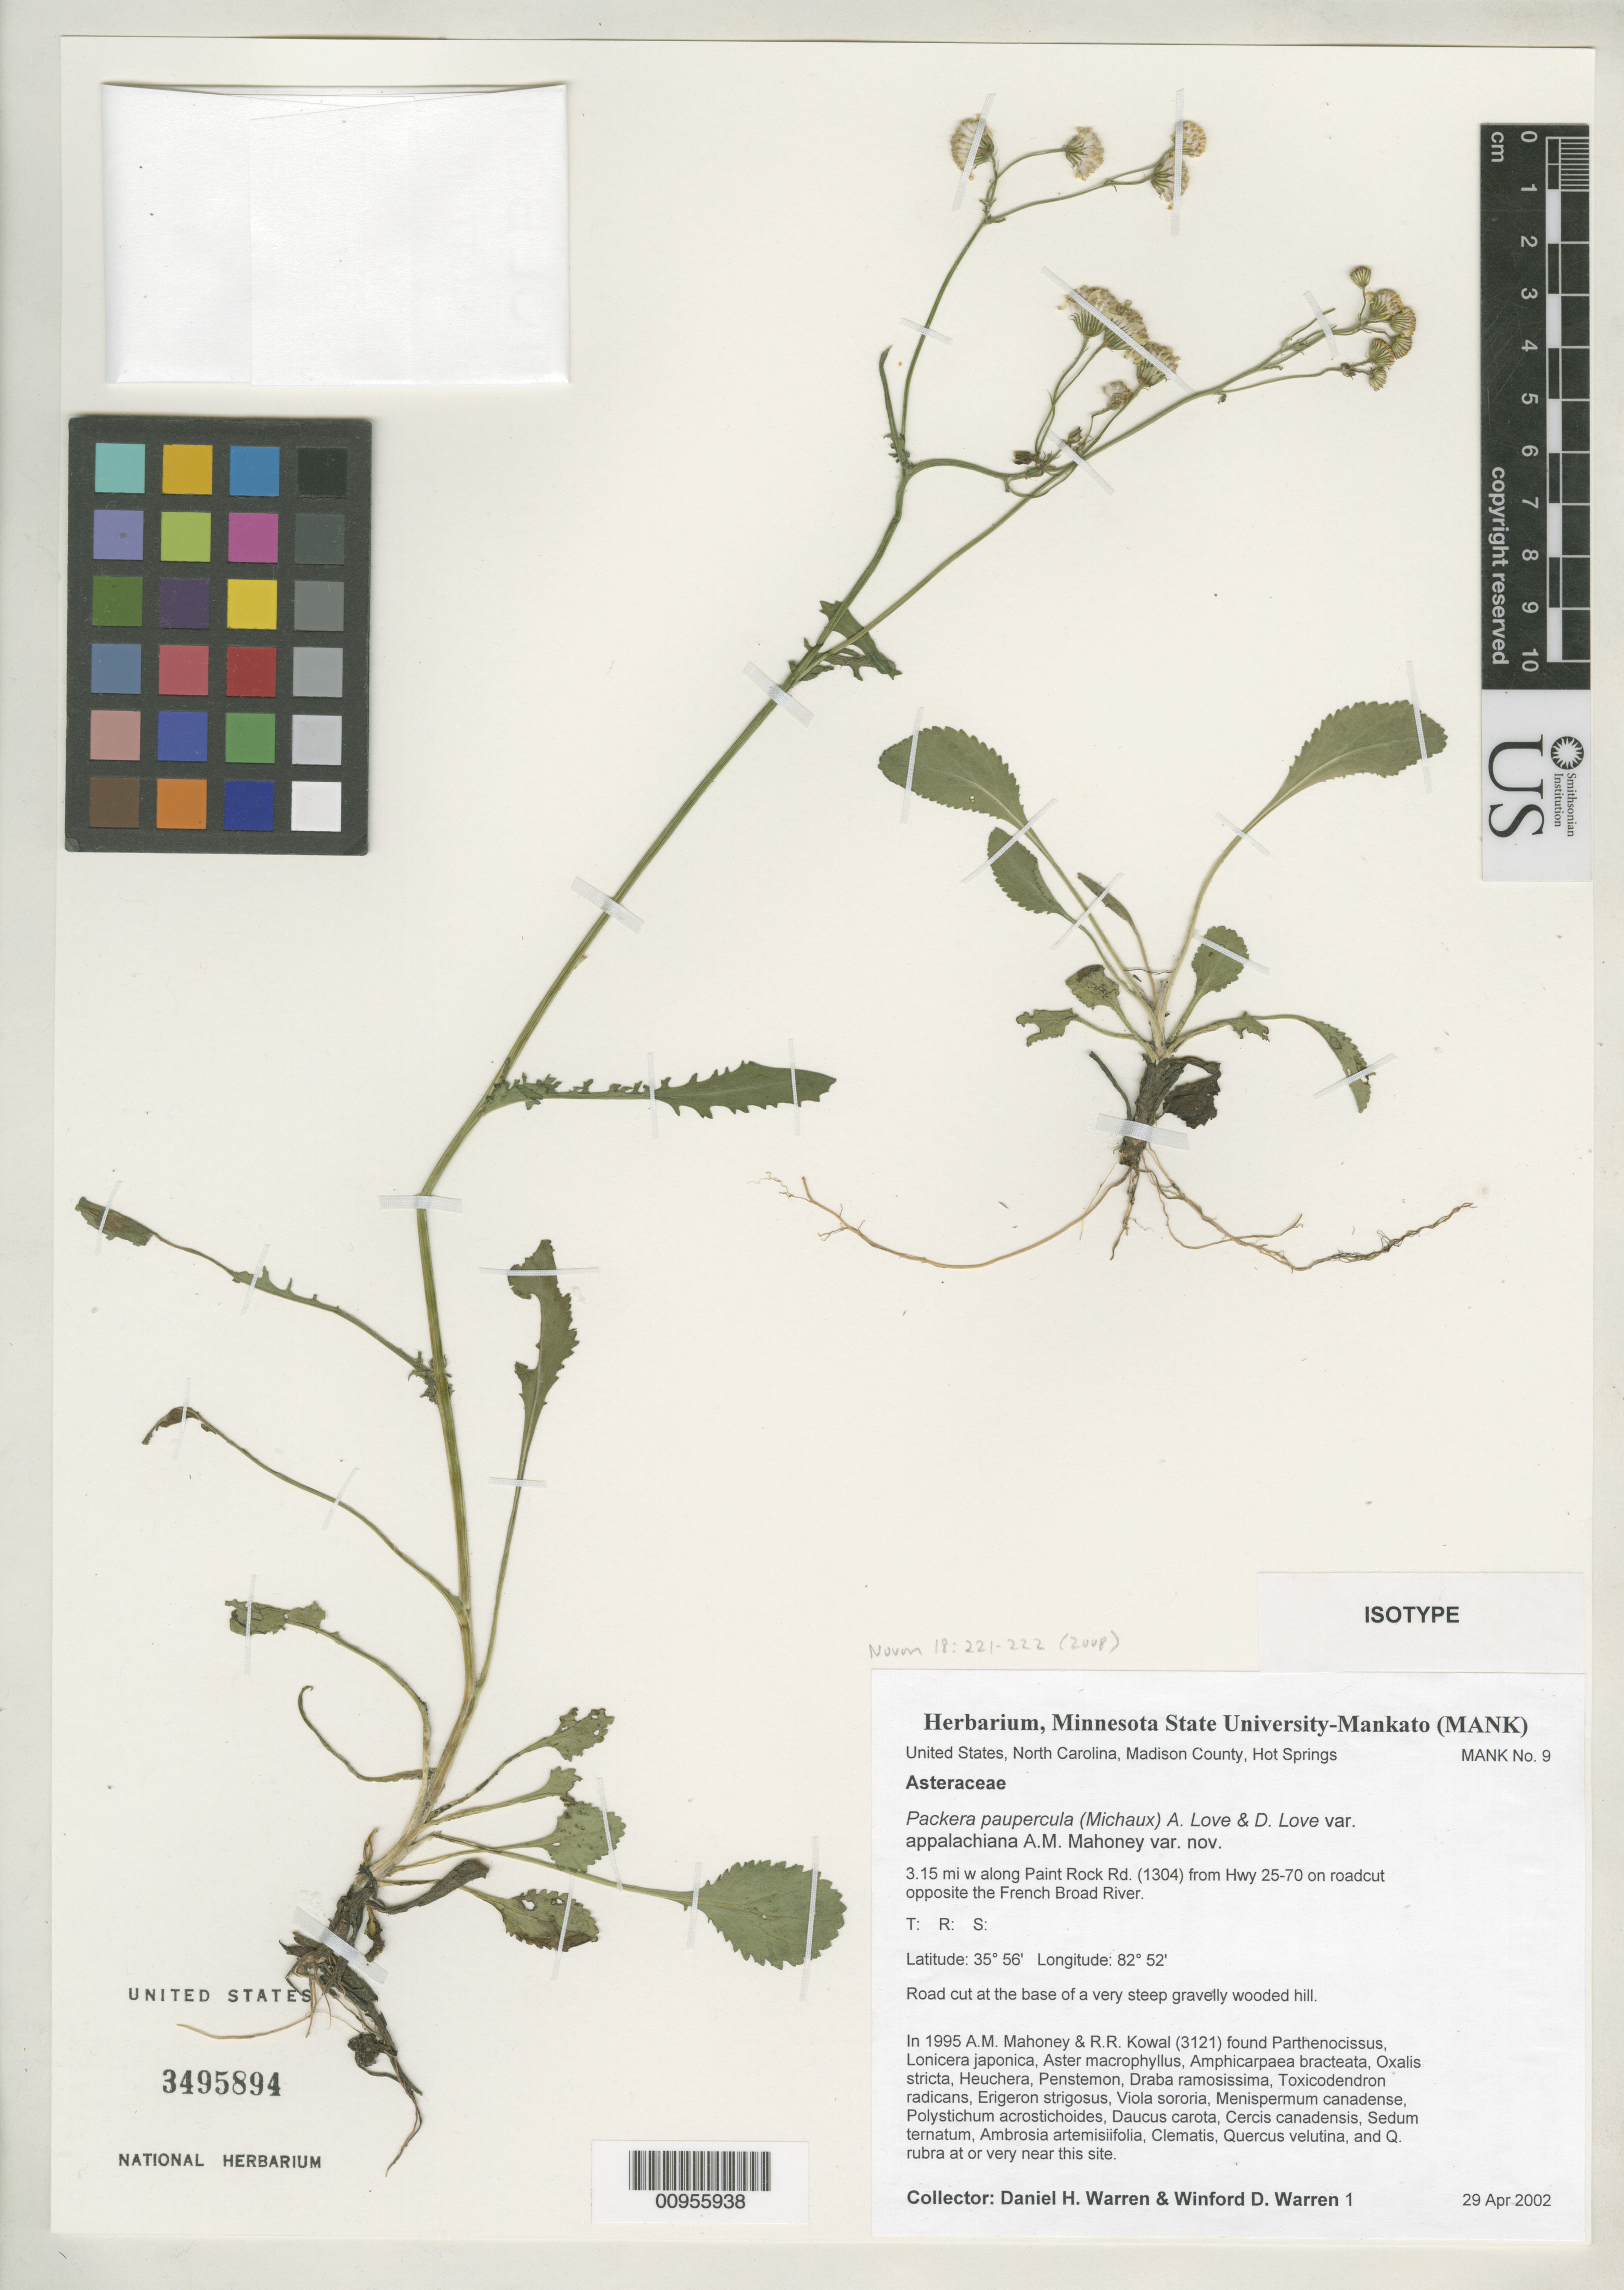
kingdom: Plantae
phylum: Tracheophyta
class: Magnoliopsida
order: Asterales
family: Asteraceae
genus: Packera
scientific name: Packera paupercula var. appalachiana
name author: A.M. Mahoney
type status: Isotype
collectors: D. Warren & W. Warren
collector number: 1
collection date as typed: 29 Apr 2002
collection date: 2002-04-29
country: United States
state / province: North Carolina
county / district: Madison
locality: Madison County, Hot Springs. 3.15 mi W along Paint Rock Rd. (1304) from Hwy 25-70 on roadcut opposite the French Broad River.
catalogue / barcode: US 3495894